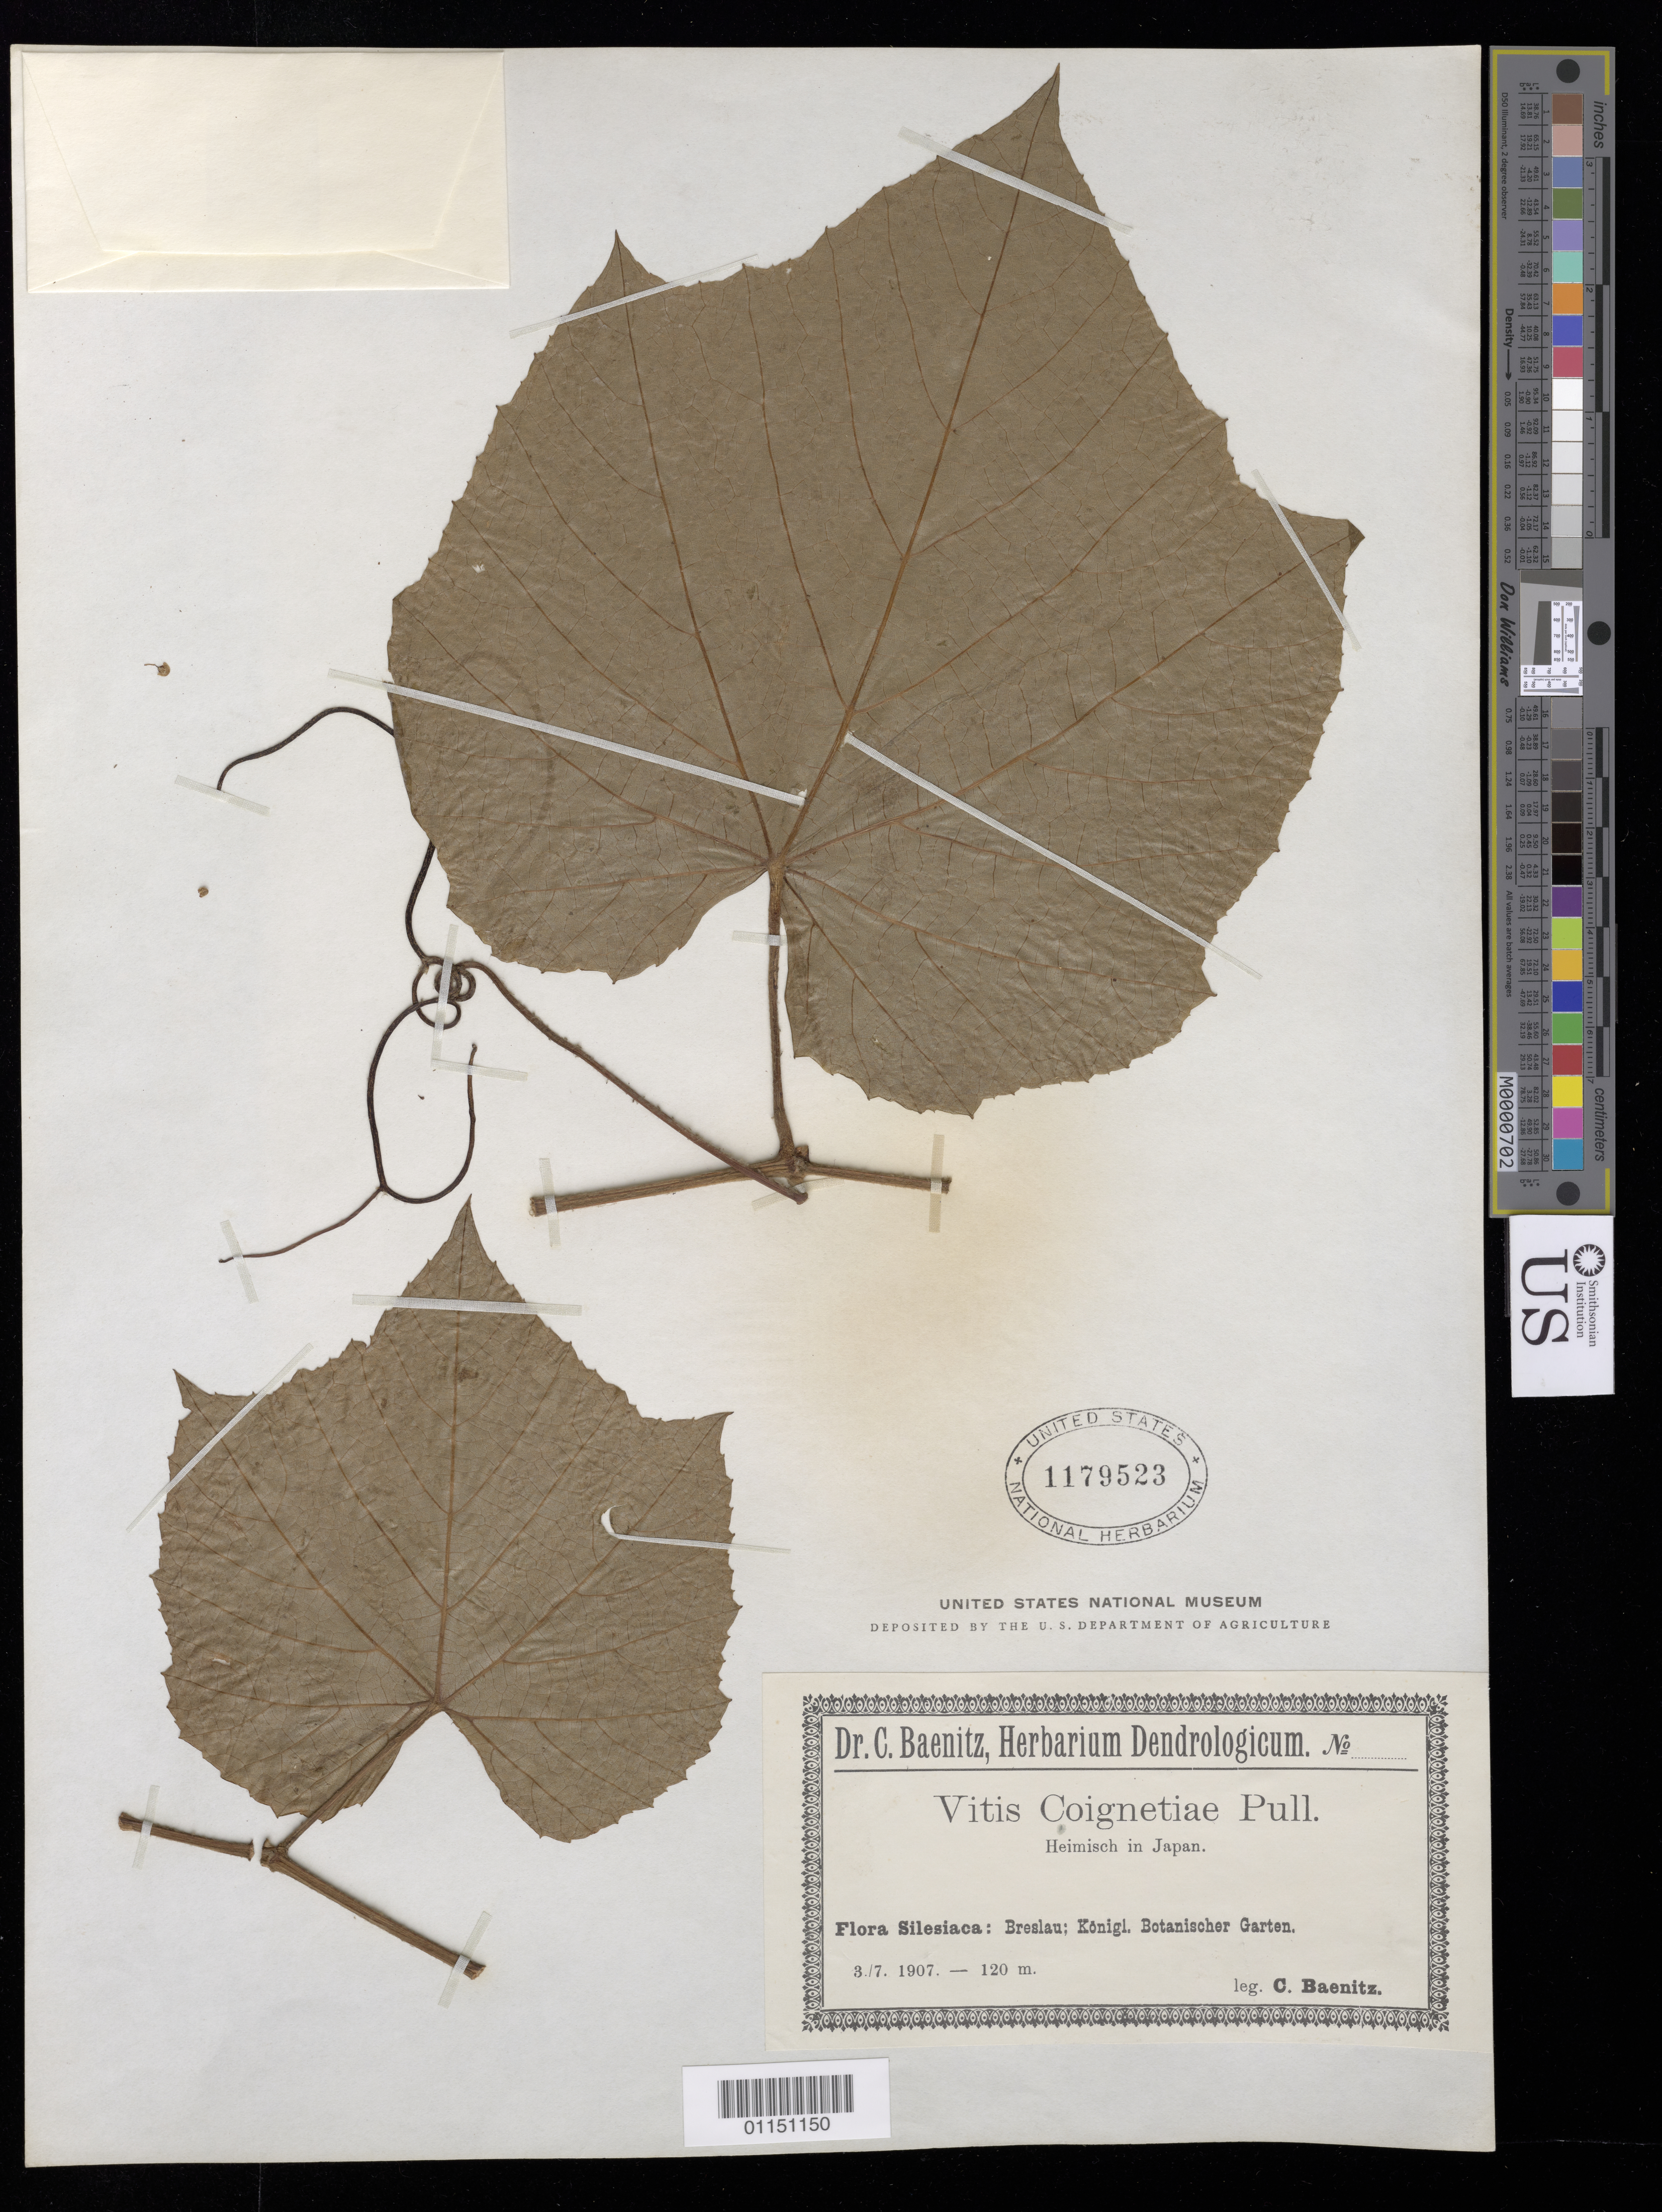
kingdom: Plantae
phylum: Tracheophyta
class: Magnoliopsida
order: Vitales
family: Vitaceae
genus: Vitis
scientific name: Vitis coignetiae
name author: Pulliat ex Planch.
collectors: C. G. Baenitz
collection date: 1907-07-03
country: Japan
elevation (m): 120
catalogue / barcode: US 1179523